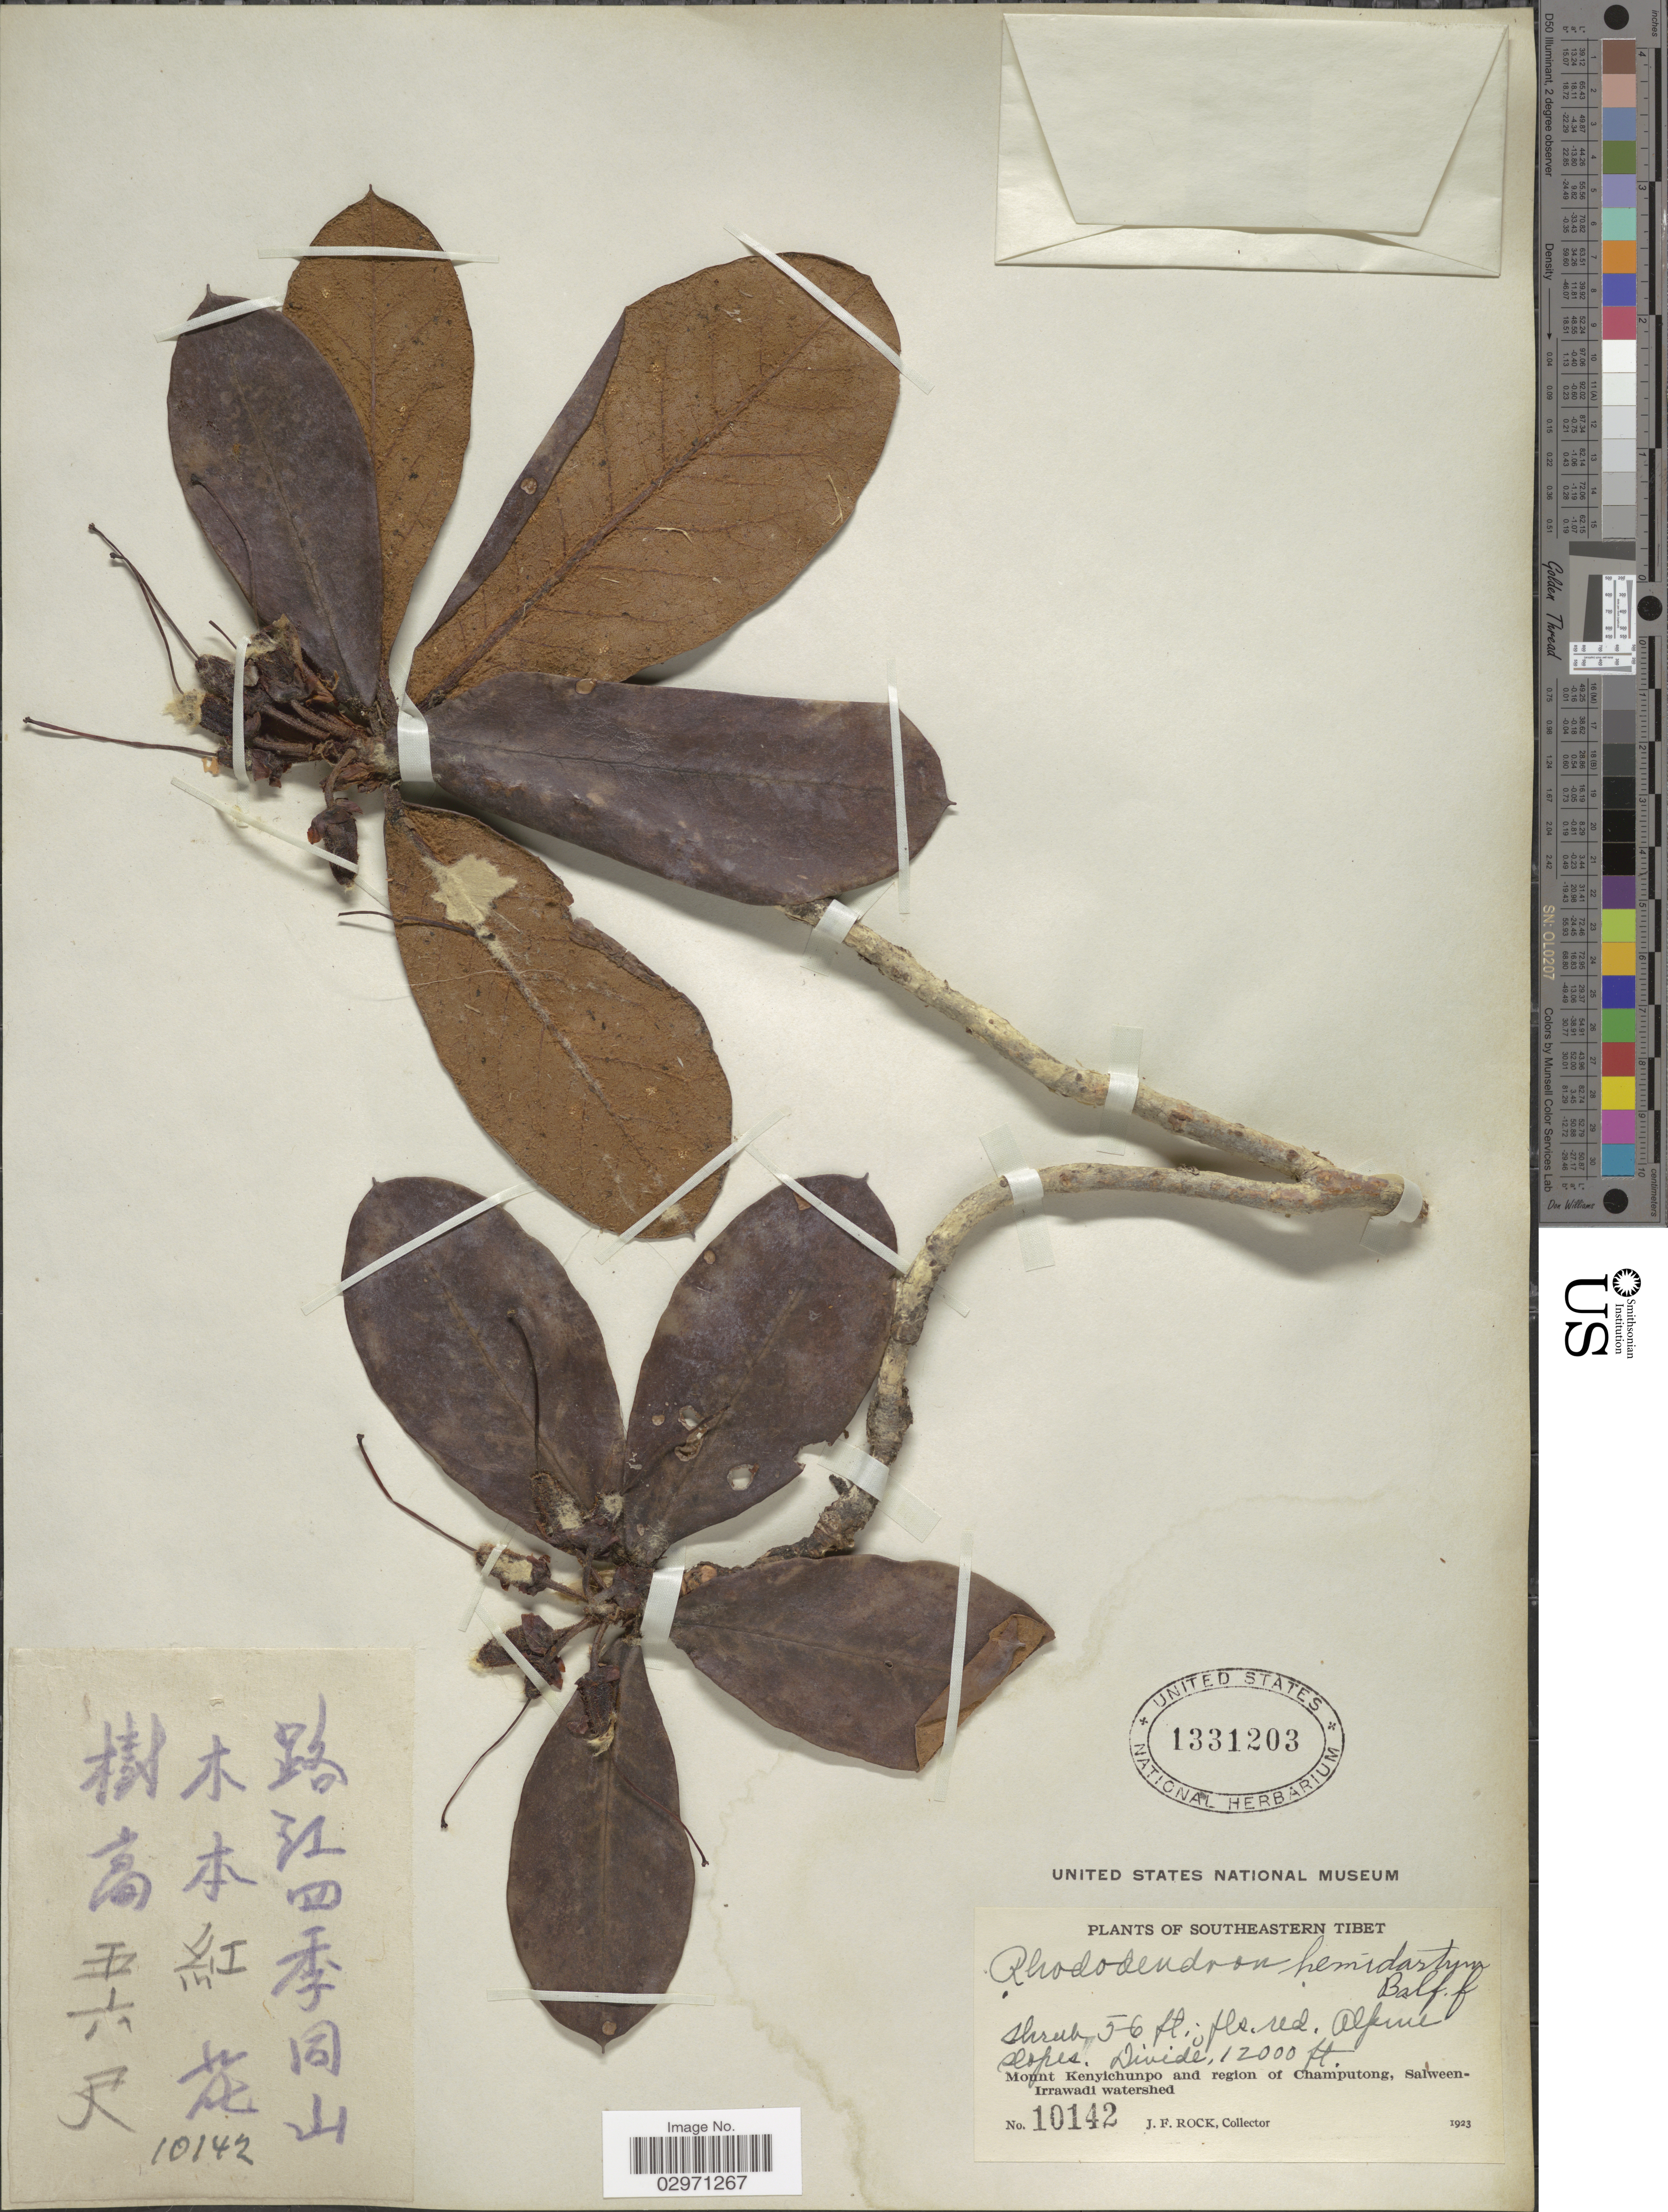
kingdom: Plantae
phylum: Tracheophyta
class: Magnoliopsida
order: Ericales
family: Ericaceae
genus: Rhododendron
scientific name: Rhododendron hemidartum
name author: Balf. f. ex Tagg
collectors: J. Rock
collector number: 10142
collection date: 1923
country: China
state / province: Xizang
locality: Southeastern Tibet. Alpine slopes. Divide. Mount Kenyichunpo and region of Champutong, Salween-Irrawadi watershed.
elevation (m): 3658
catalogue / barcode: US 1331203